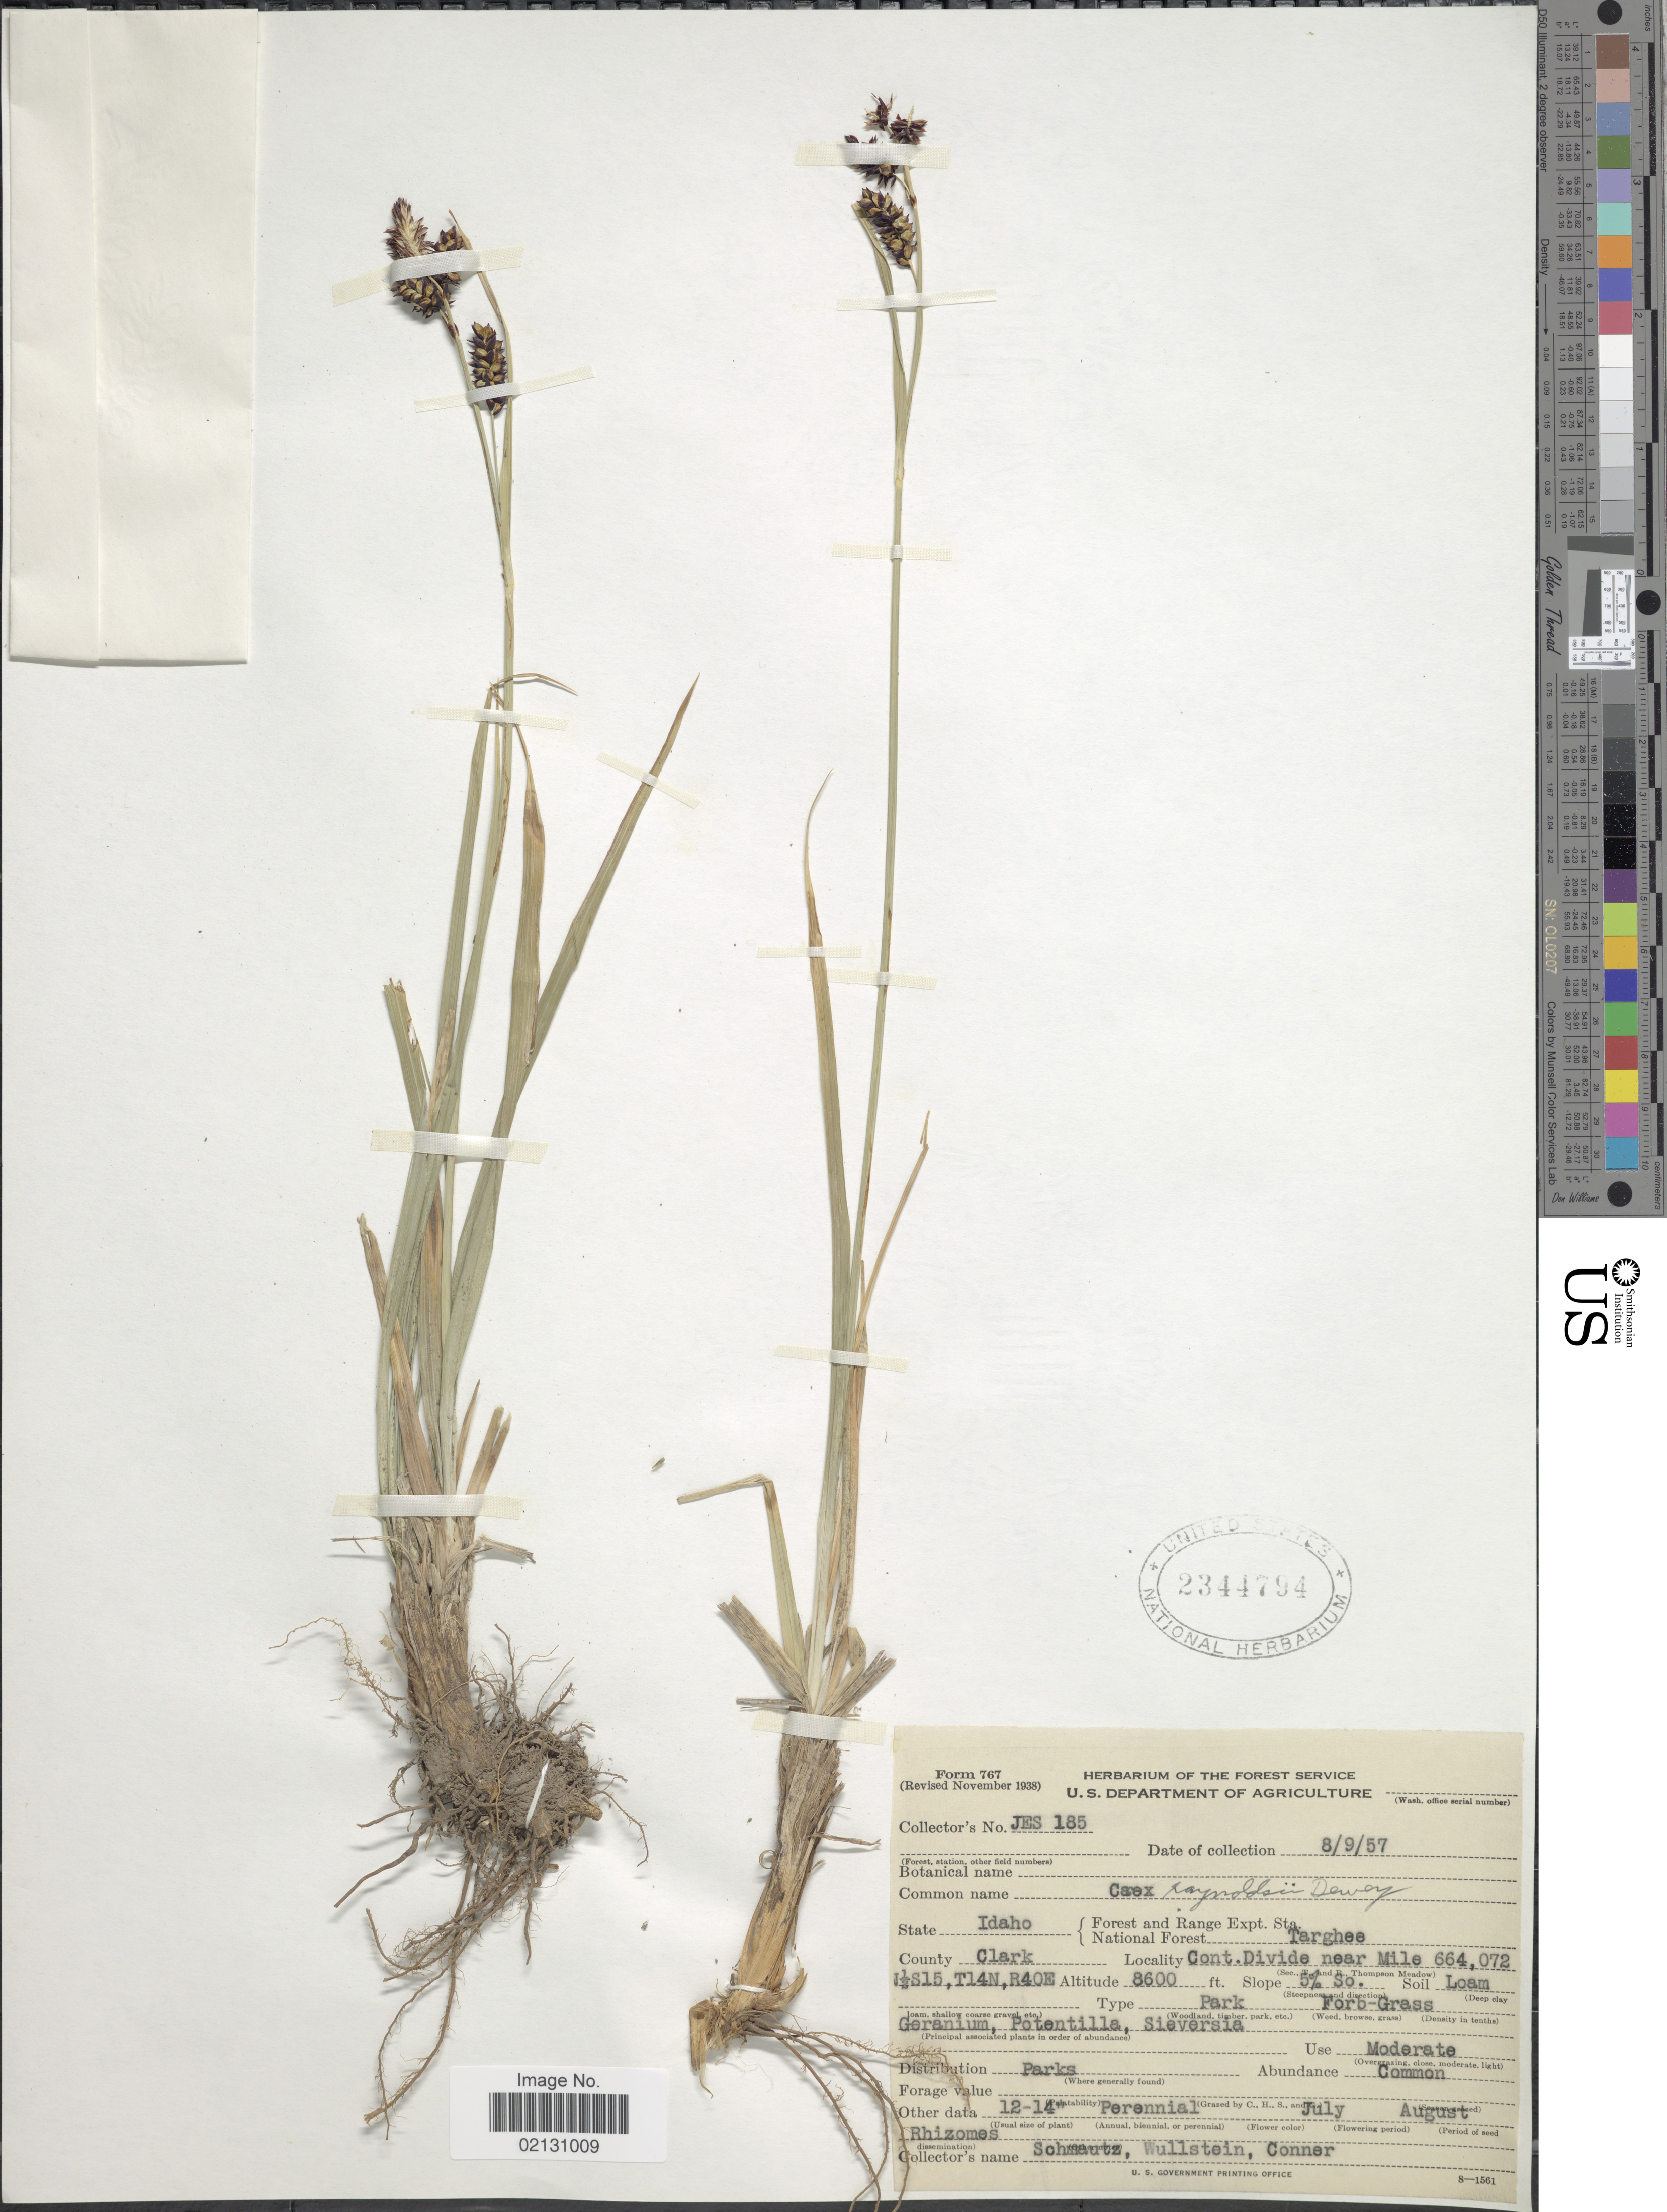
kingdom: Plantae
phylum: Tracheophyta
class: Liliopsida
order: Poales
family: Cyperaceae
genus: Carex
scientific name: Carex raynoldsii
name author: Dewey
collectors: Schmautz, Wullstein & Conner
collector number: JES 185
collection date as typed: Transcribed d/m/y: 8/9/57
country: United States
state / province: Idaho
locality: Targhee, County Clark, Cont. Divide near Mile 664, 072 N½S15, T14N, R4OE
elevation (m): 2621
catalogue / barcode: US 2344794